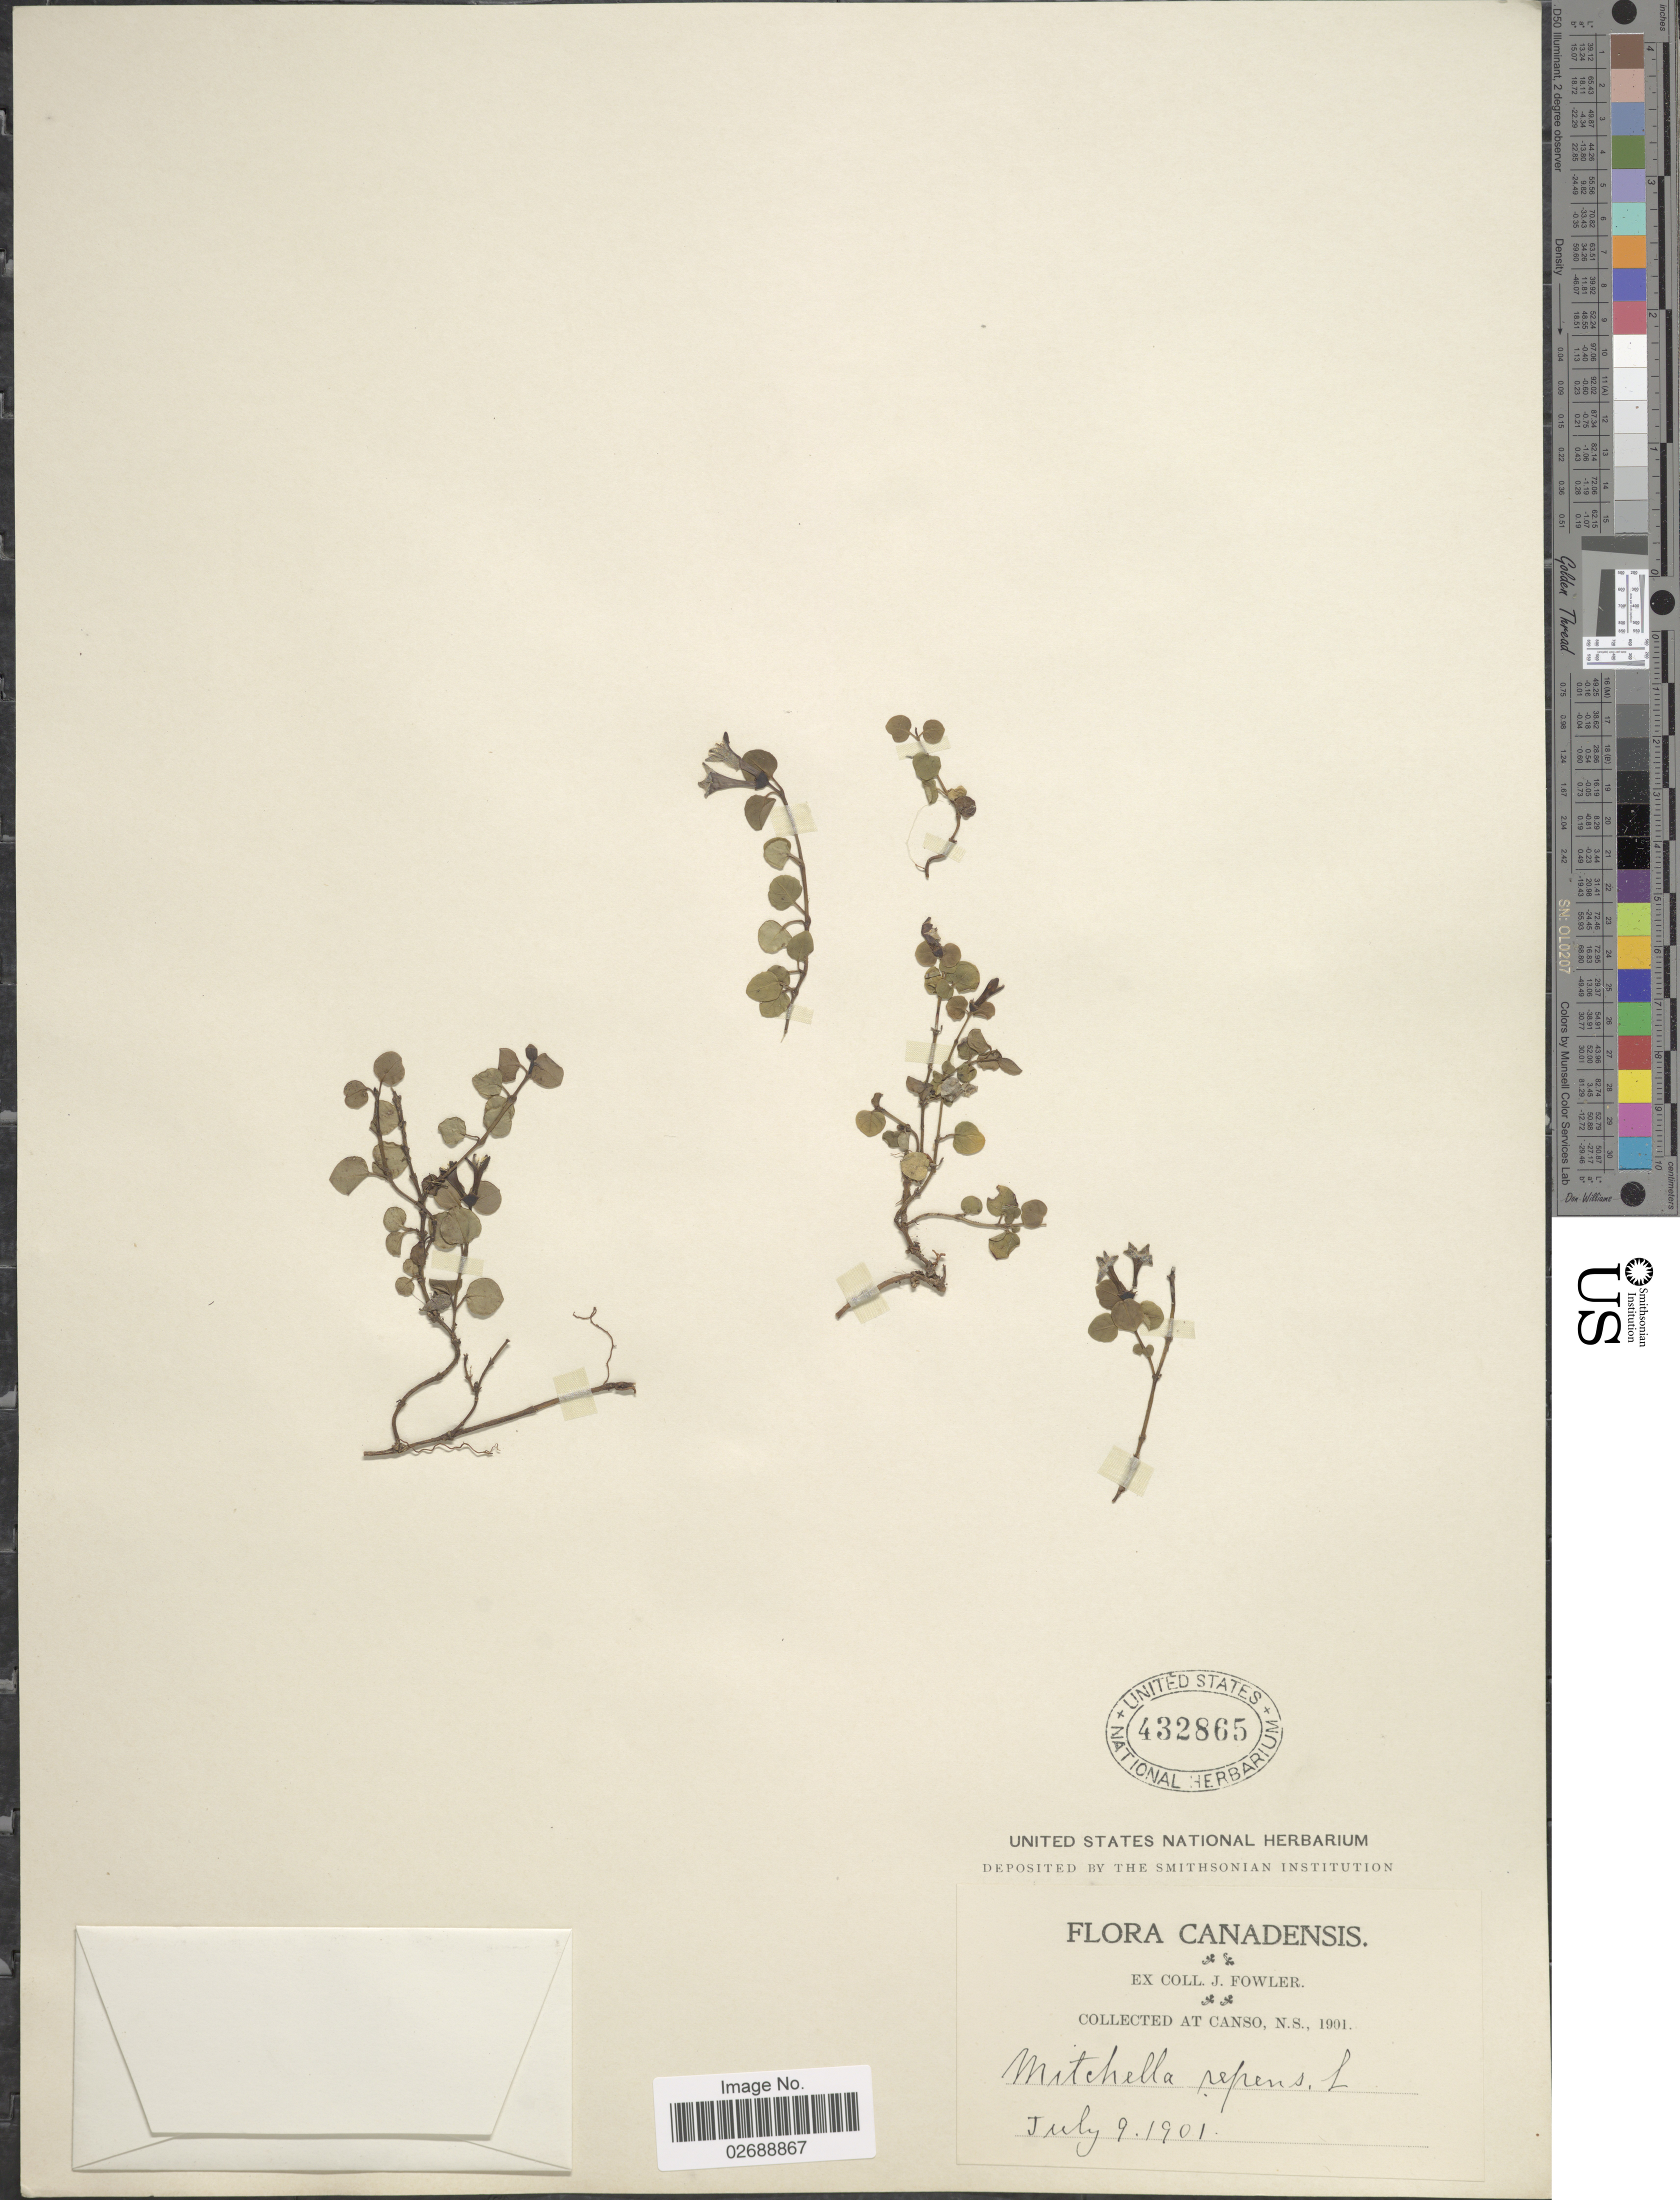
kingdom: Plantae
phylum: Tracheophyta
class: Magnoliopsida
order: Gentianales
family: Rubiaceae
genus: Mitchella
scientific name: Mitchella repens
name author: L.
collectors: J. P. Fowler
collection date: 1901-07-09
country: Canada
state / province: Nova Scotia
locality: At Canso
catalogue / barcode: US 432865